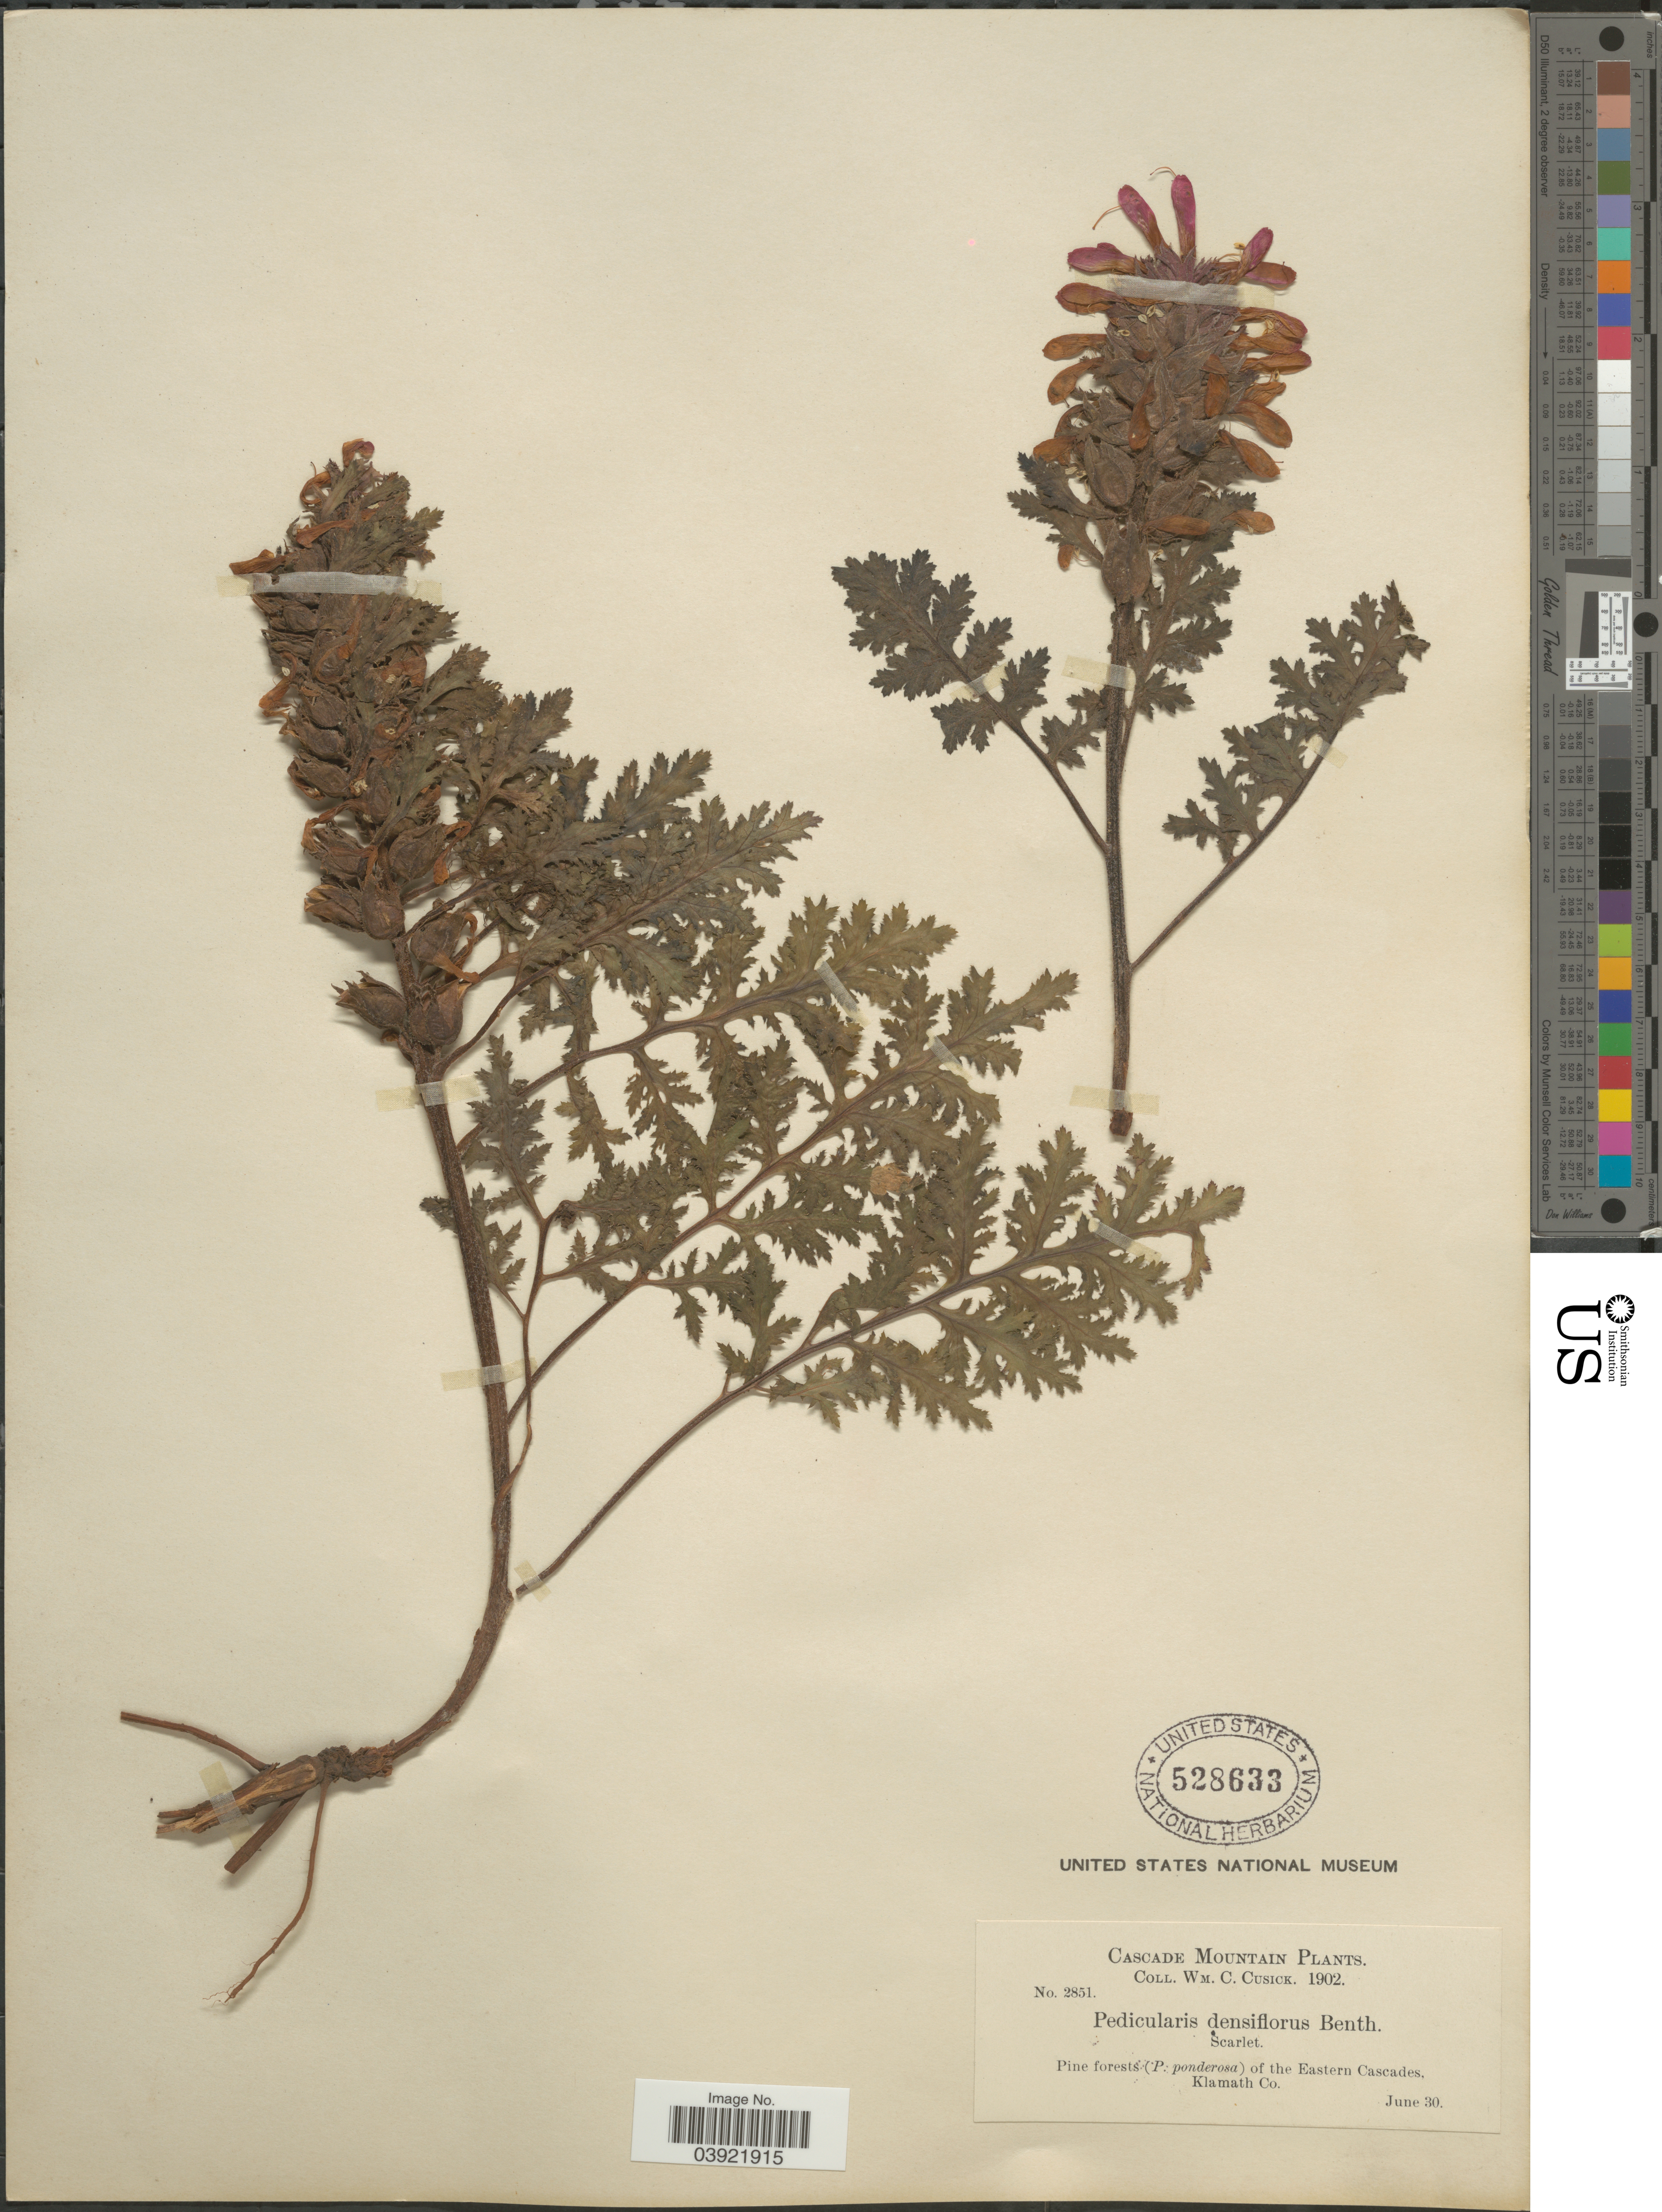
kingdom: Plantae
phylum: Tracheophyta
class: Magnoliopsida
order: Lamiales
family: Orobanchaceae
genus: Pedicularis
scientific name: Pedicularis densiflora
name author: Benth.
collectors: W. C. Cusick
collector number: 2851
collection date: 1902-06-30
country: United States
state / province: Oregon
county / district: Klamath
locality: Cascade Mountain. Pine forests of the Eastern Cascades, Klamath Co.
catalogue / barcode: US 528633